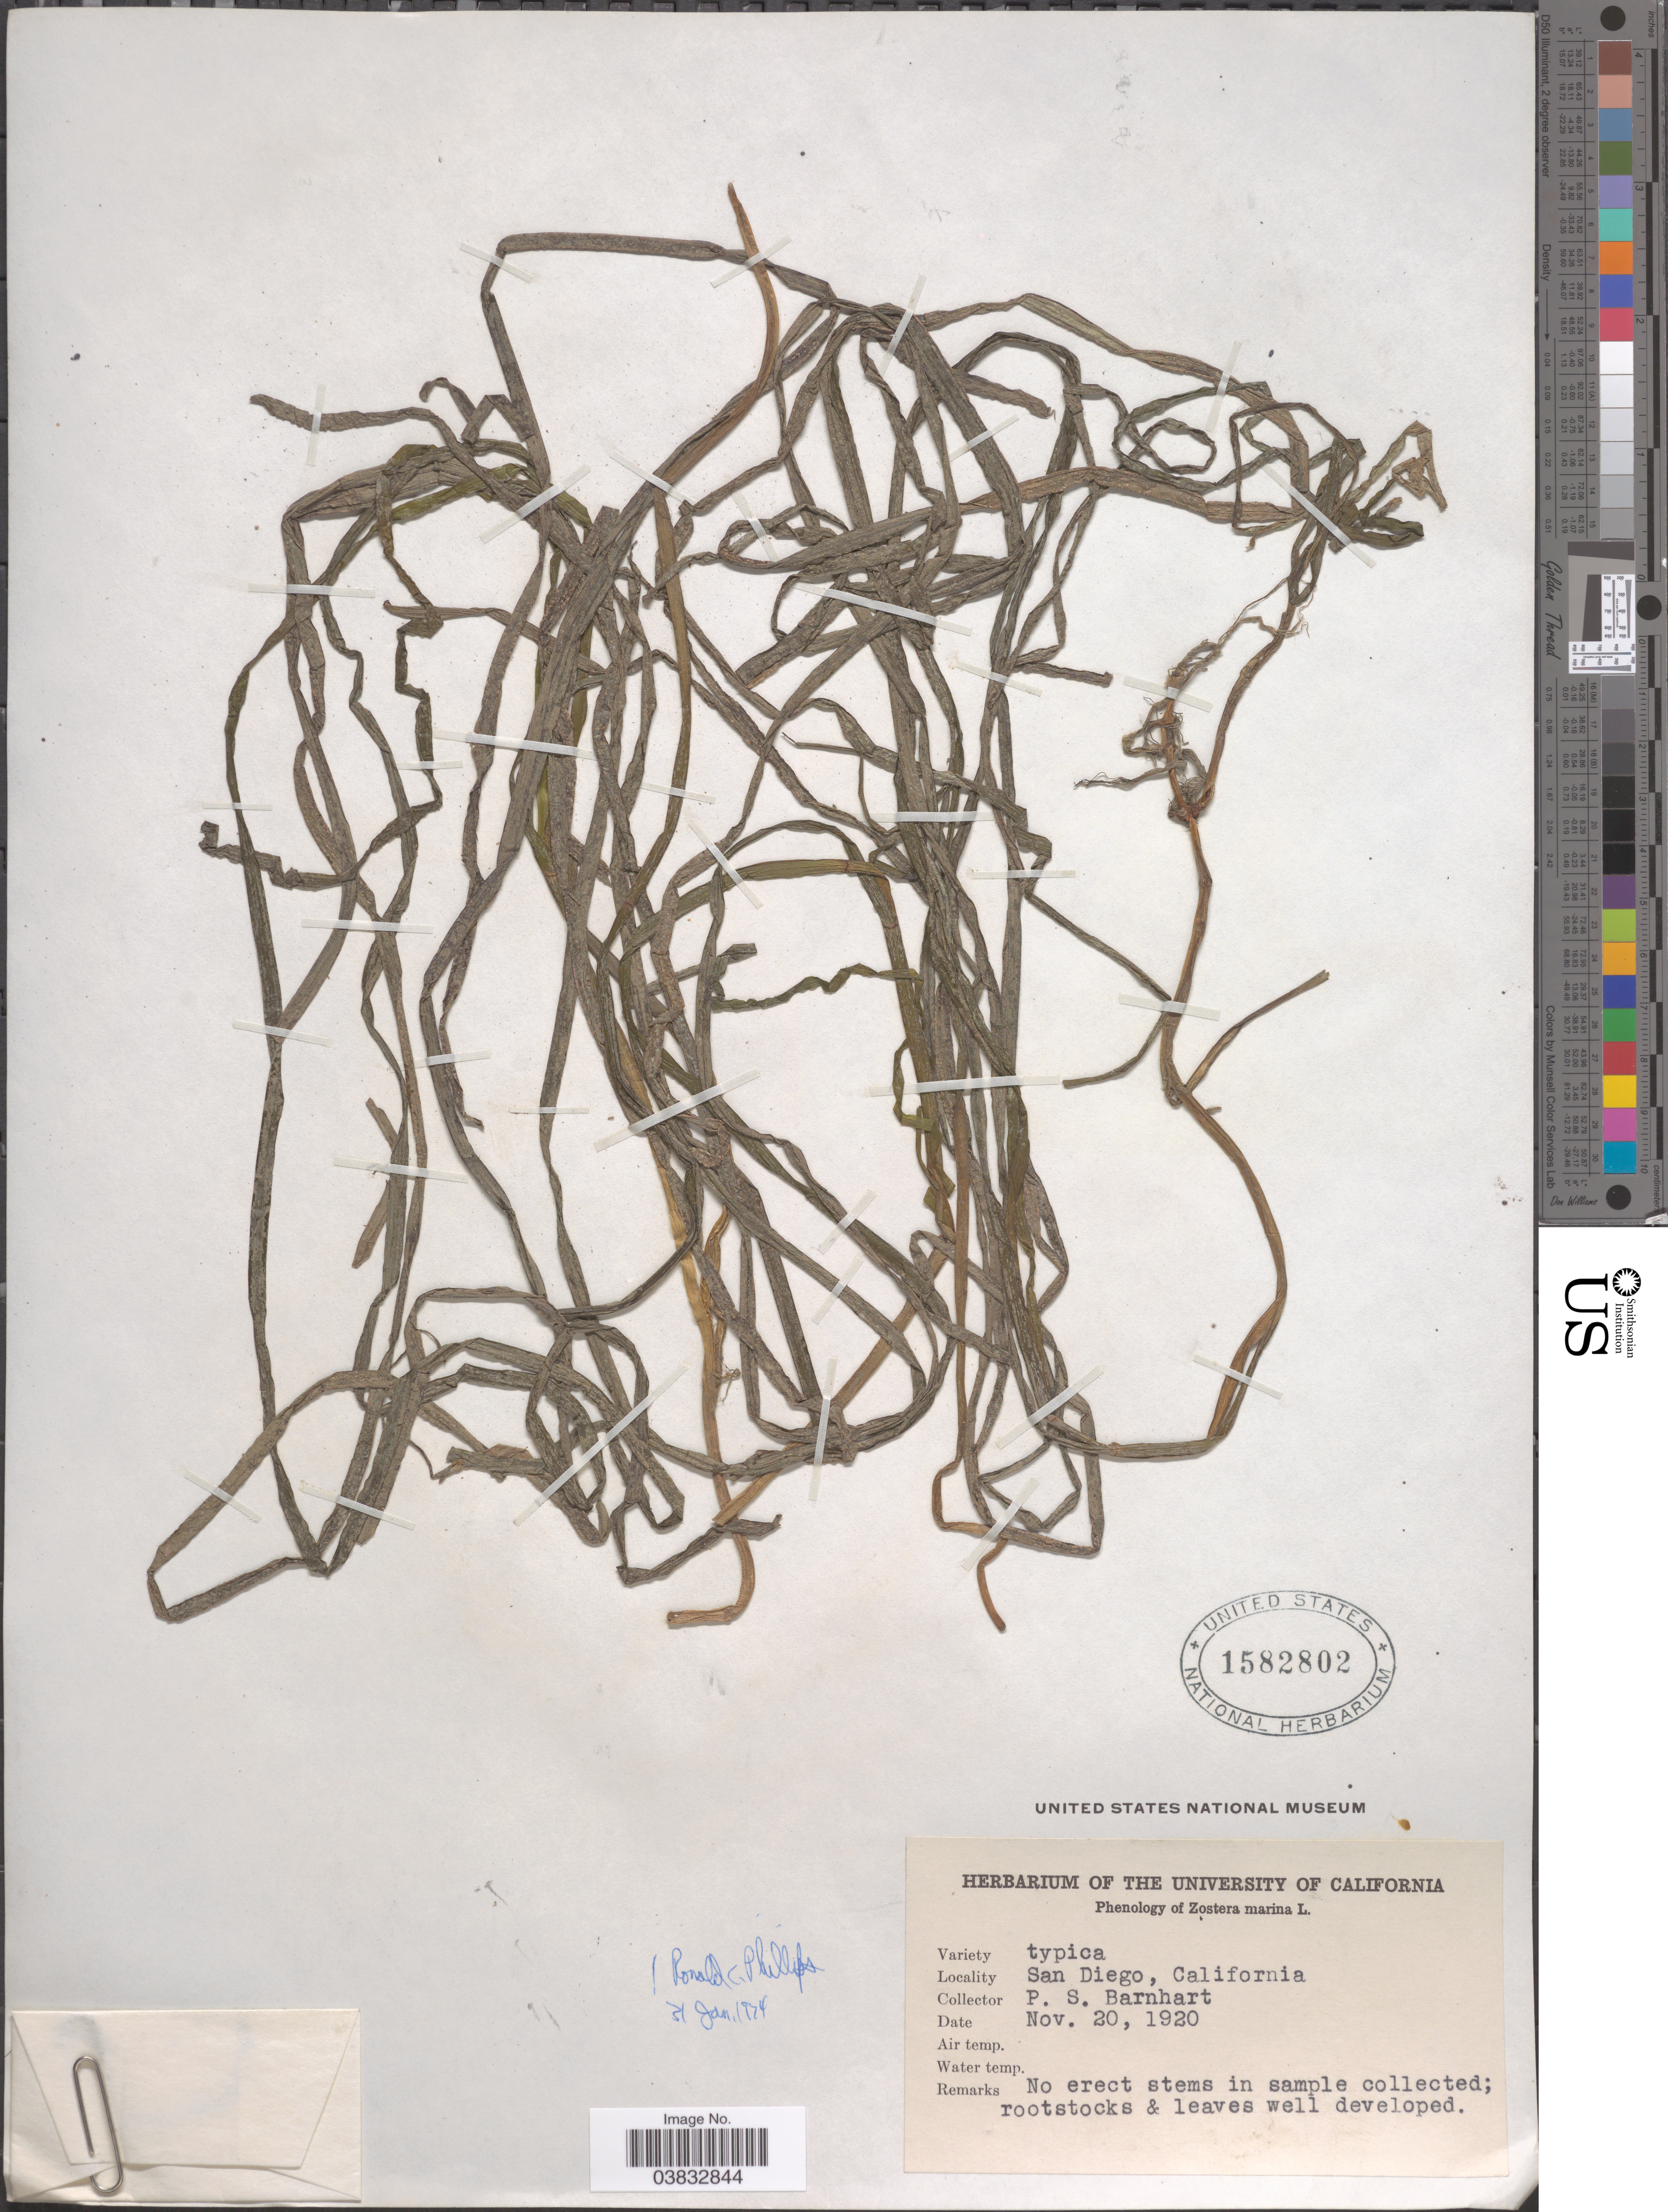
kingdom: Plantae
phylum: Tracheophyta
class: Liliopsida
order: Alismatales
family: Zosteraceae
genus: Zostera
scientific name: Zostera marina var. typica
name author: L.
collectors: P. Barnhart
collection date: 1920-11-20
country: United States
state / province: California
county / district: San Diego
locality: San Diego.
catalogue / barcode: US 1582802